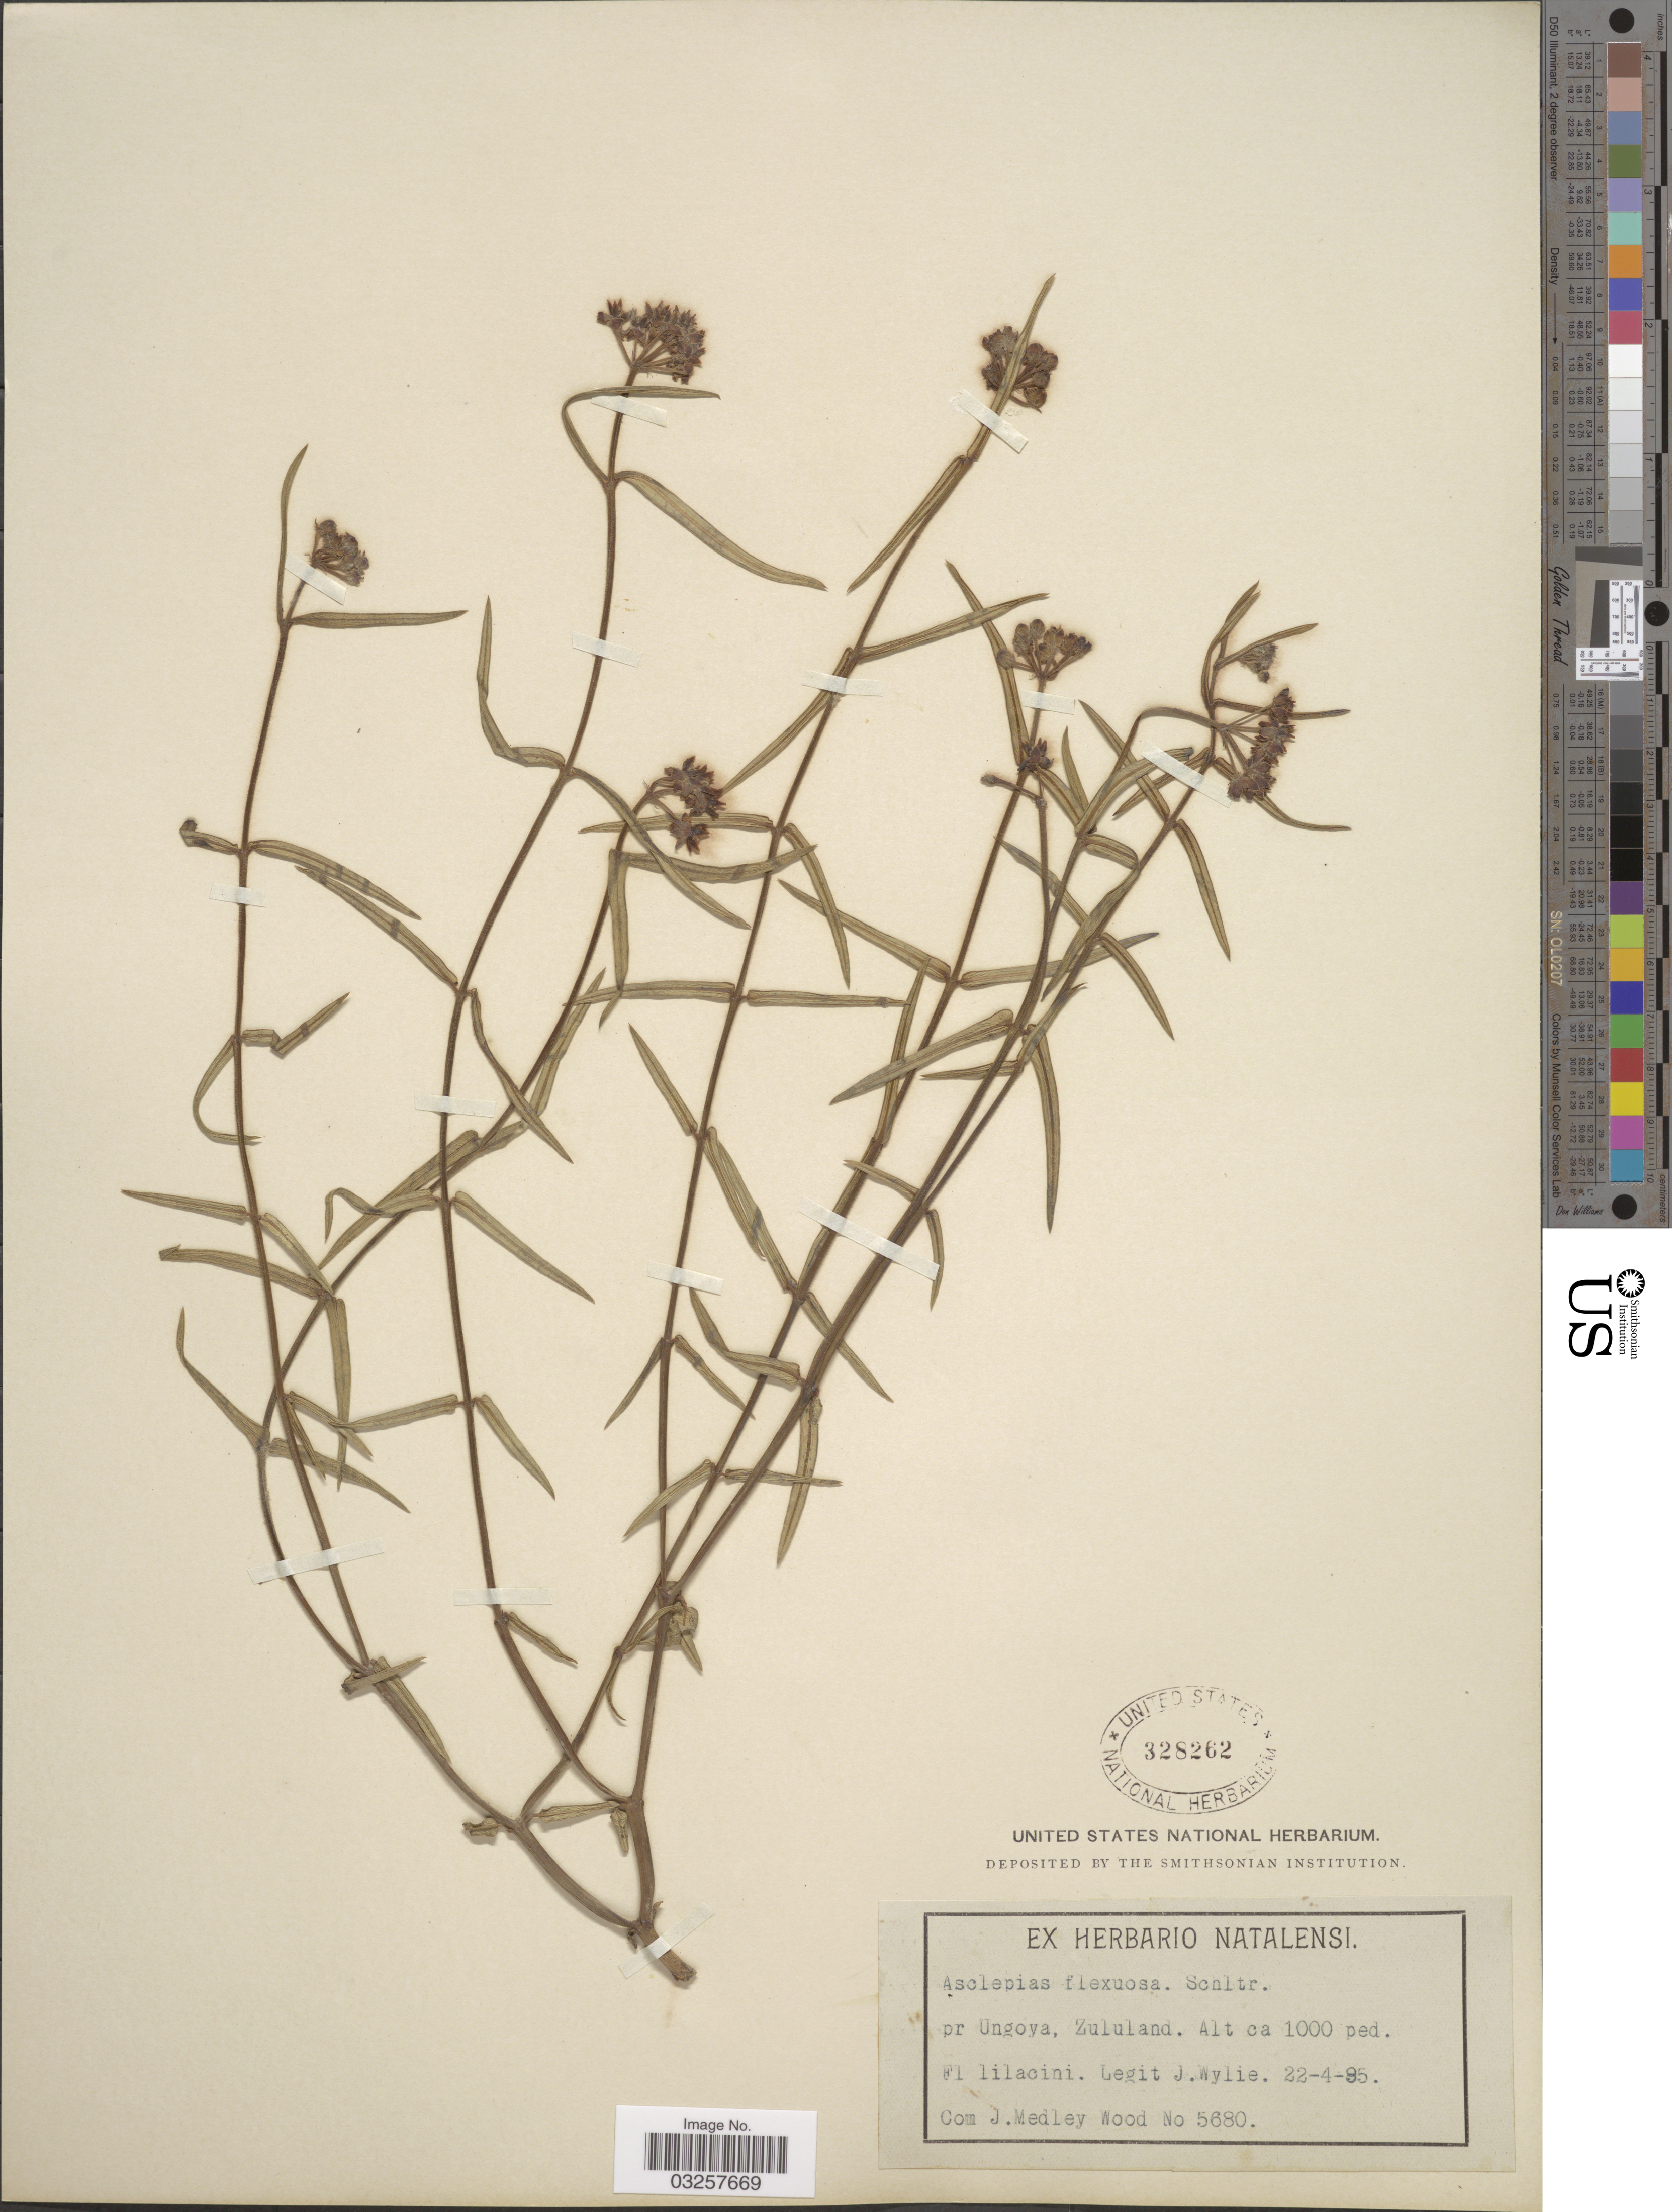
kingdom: Plantae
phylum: Tracheophyta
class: Magnoliopsida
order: Gentianales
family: Apocynaceae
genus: Asclepias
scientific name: Asclepias flexuosa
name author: (E. Mey.) Schltr.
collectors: J. Wylie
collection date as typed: Transcribed d/m/y: 22/4/95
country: South Africa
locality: Pr Ungoya, Zululand.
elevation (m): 305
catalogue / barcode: US 328262